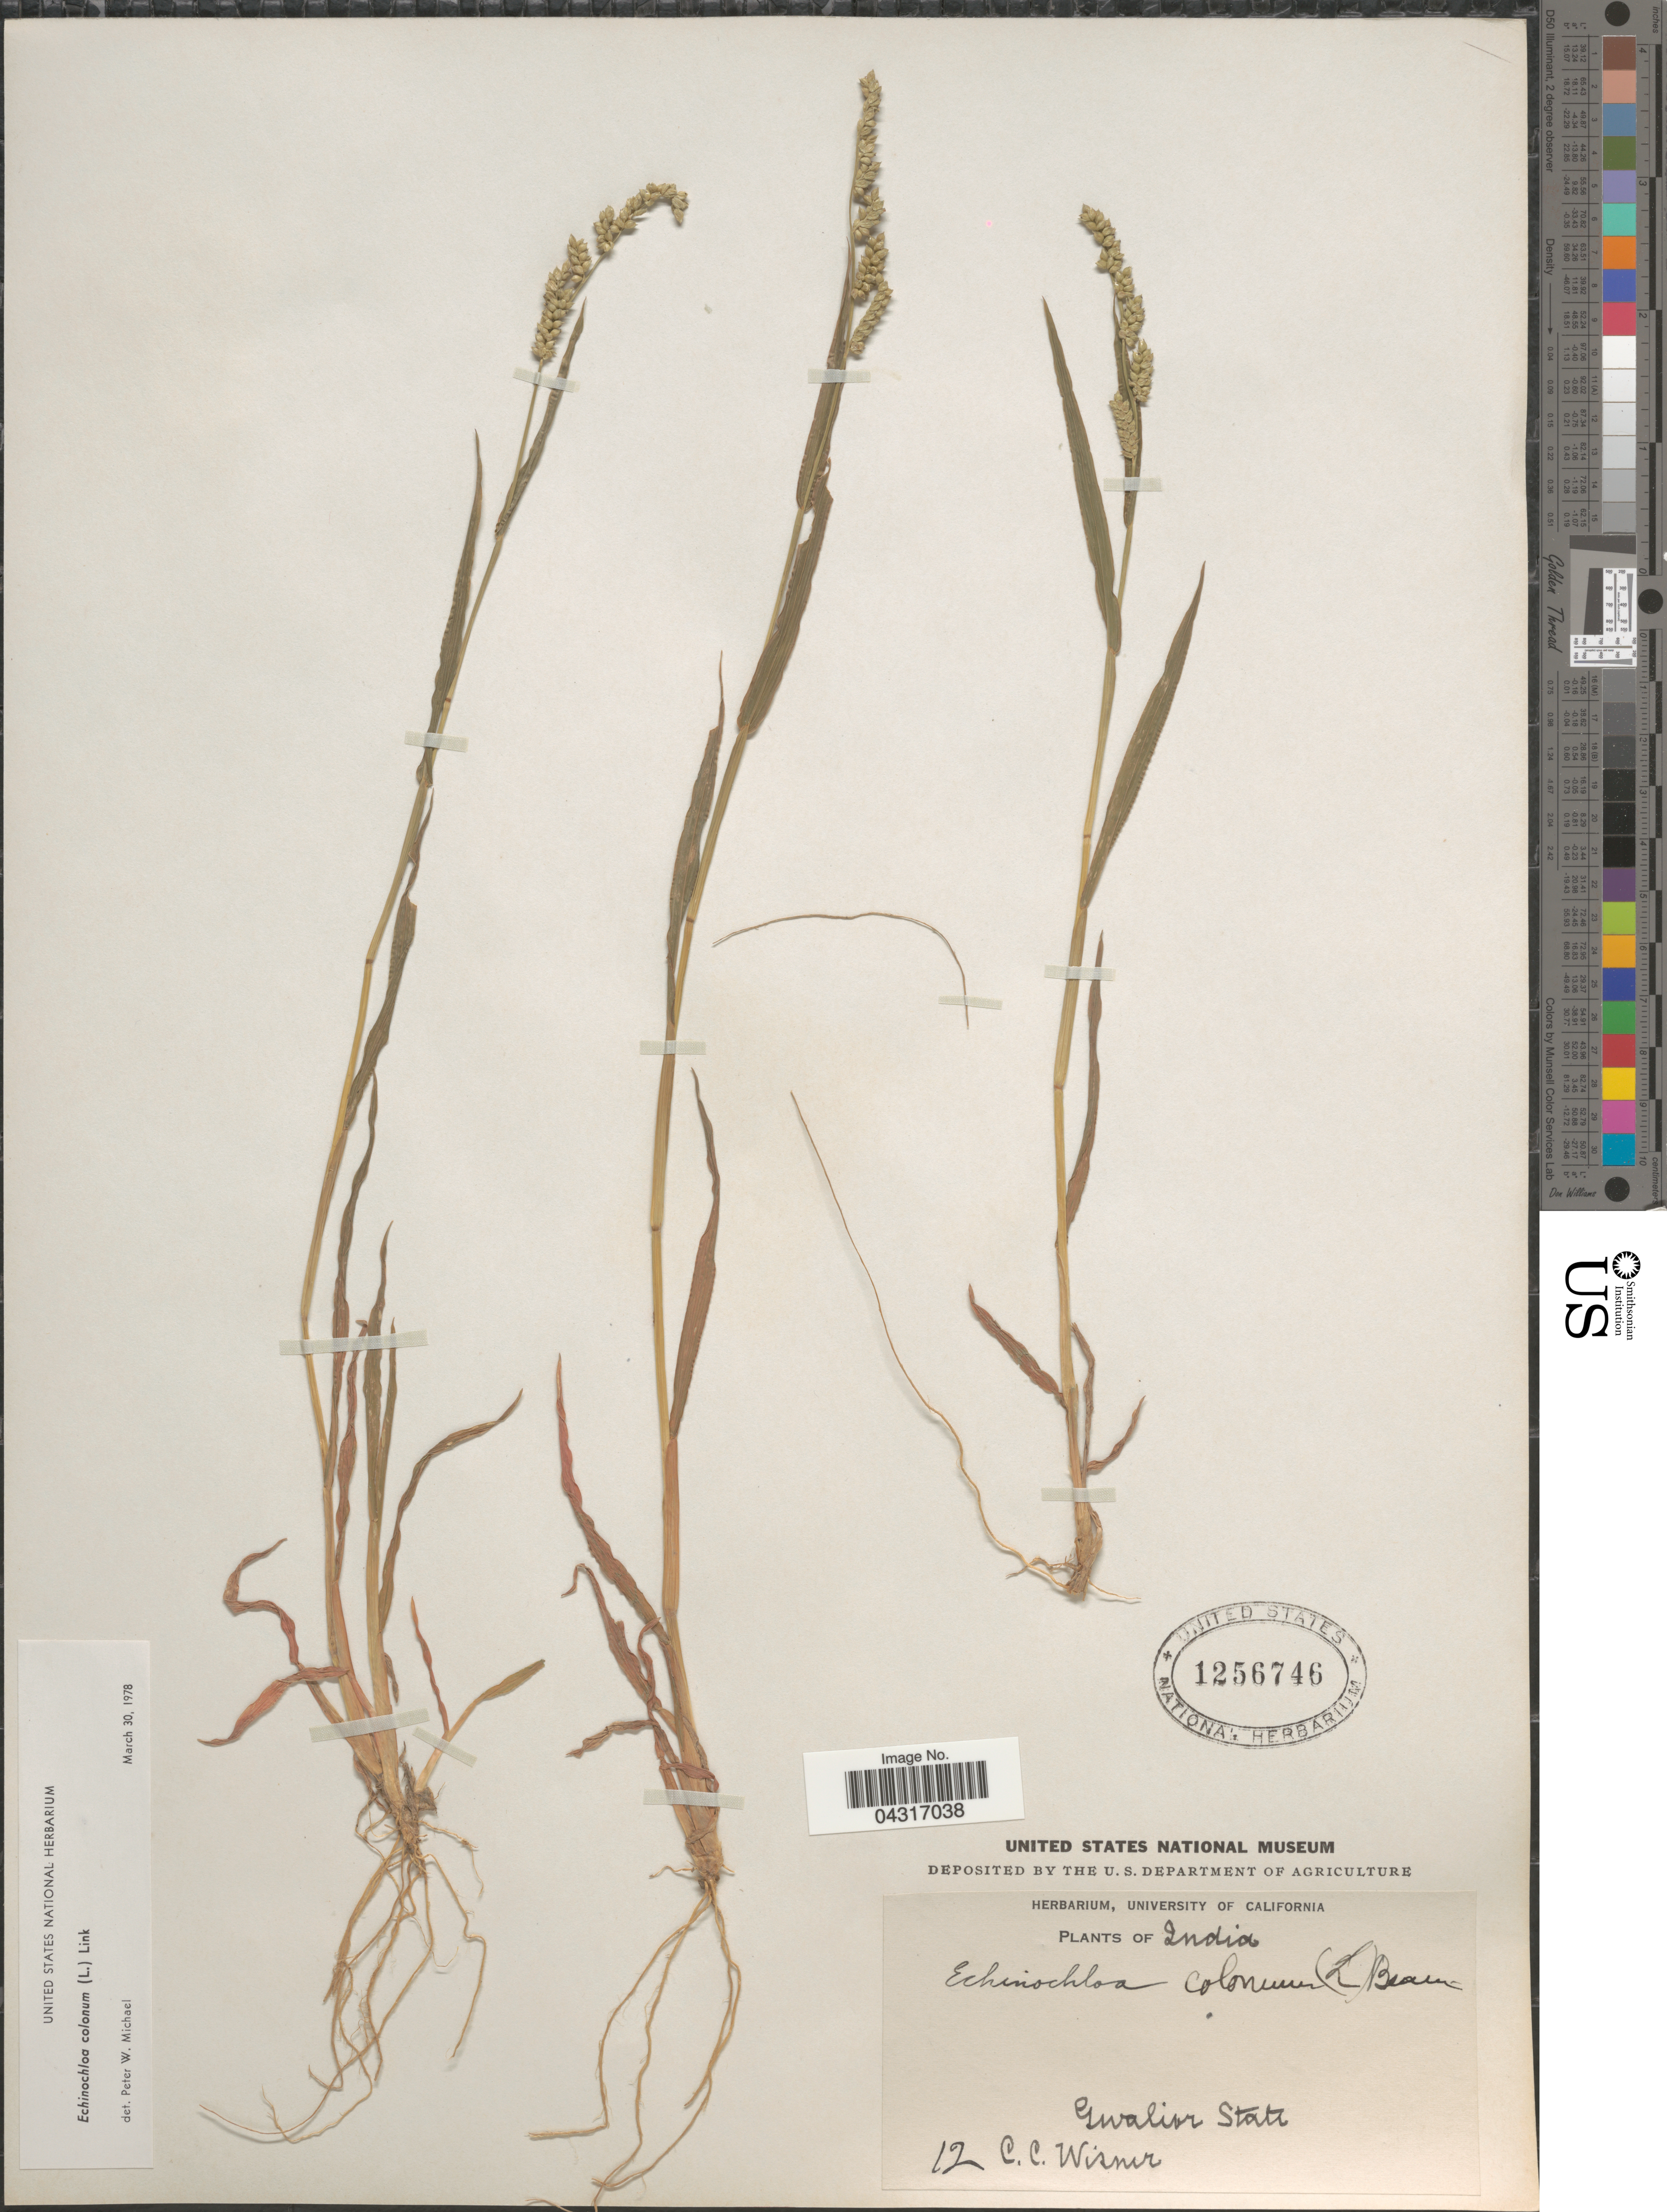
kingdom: Plantae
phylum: Tracheophyta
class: Liliopsida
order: Poales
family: Poaceae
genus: Echinochloa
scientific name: Echinochloa colona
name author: (L.) Link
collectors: C. Wisner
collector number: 12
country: India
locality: Gwalior State.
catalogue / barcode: US 1256746